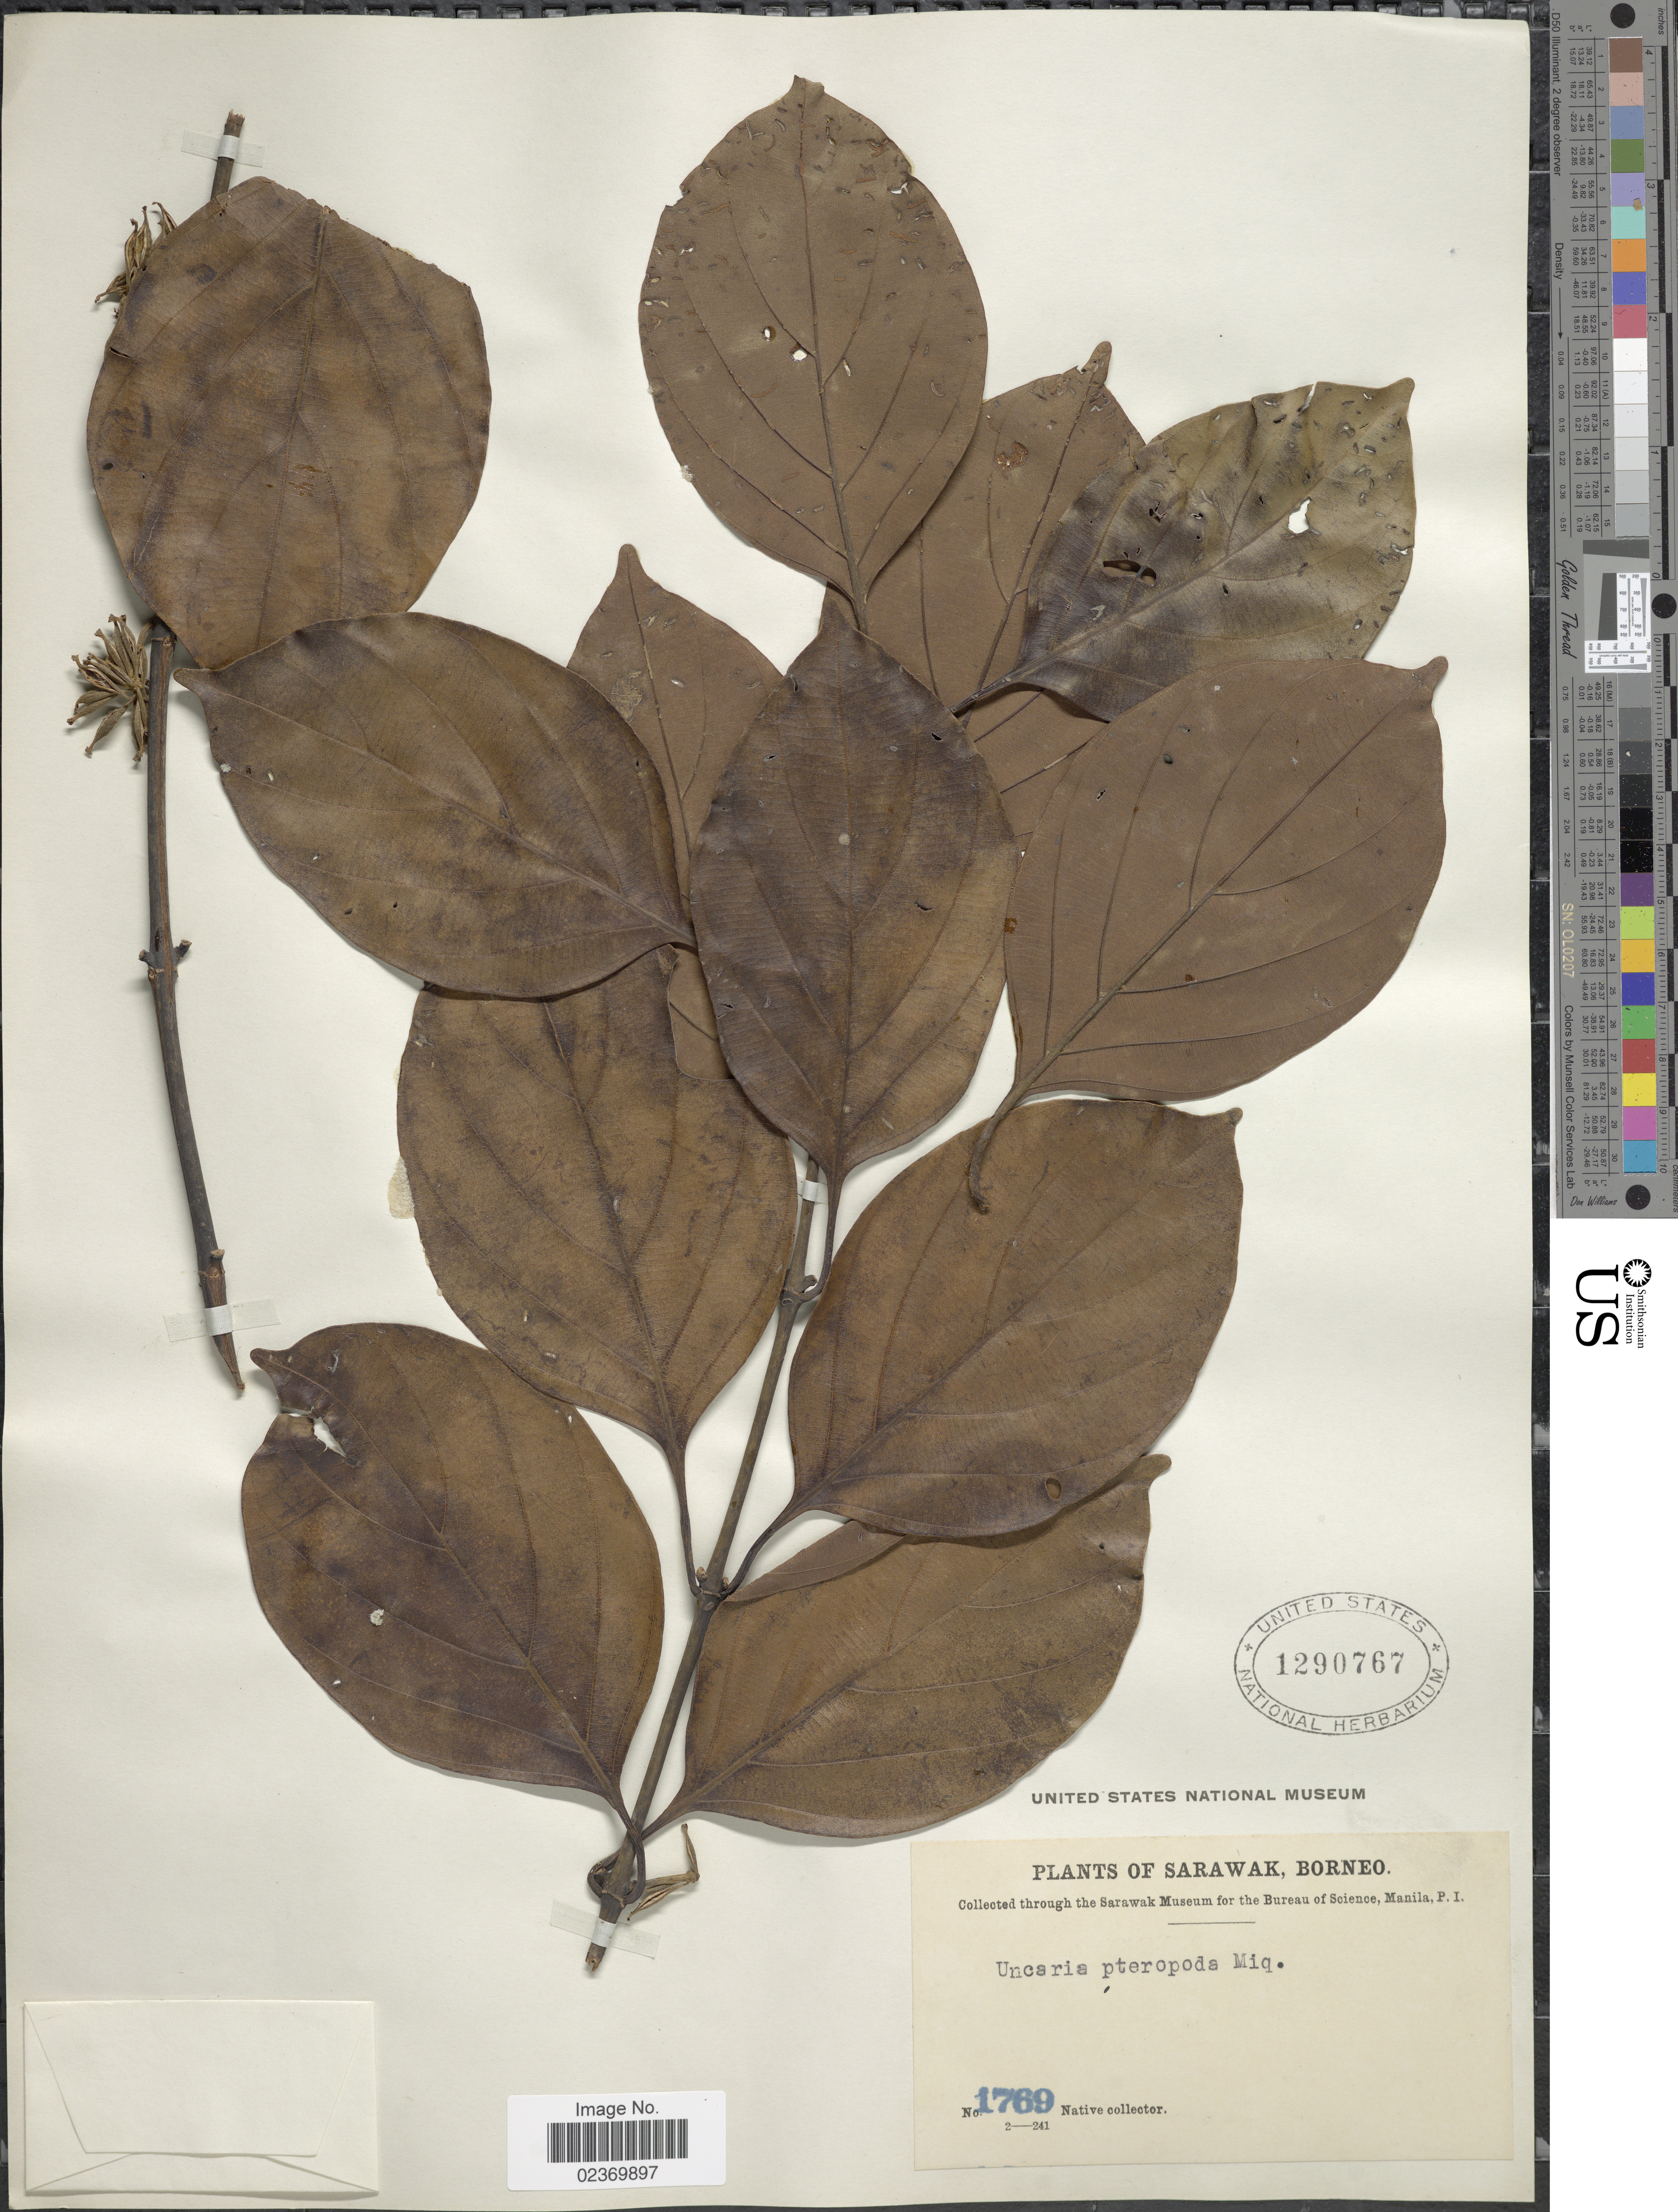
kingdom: Plantae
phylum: Tracheophyta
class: Magnoliopsida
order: Gentianales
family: Rubiaceae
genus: Uncaria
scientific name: Uncaria pteropoda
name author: Miq.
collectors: Native collector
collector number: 1769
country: Malaysia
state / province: Sarawak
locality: Borneo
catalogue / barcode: US 1290767